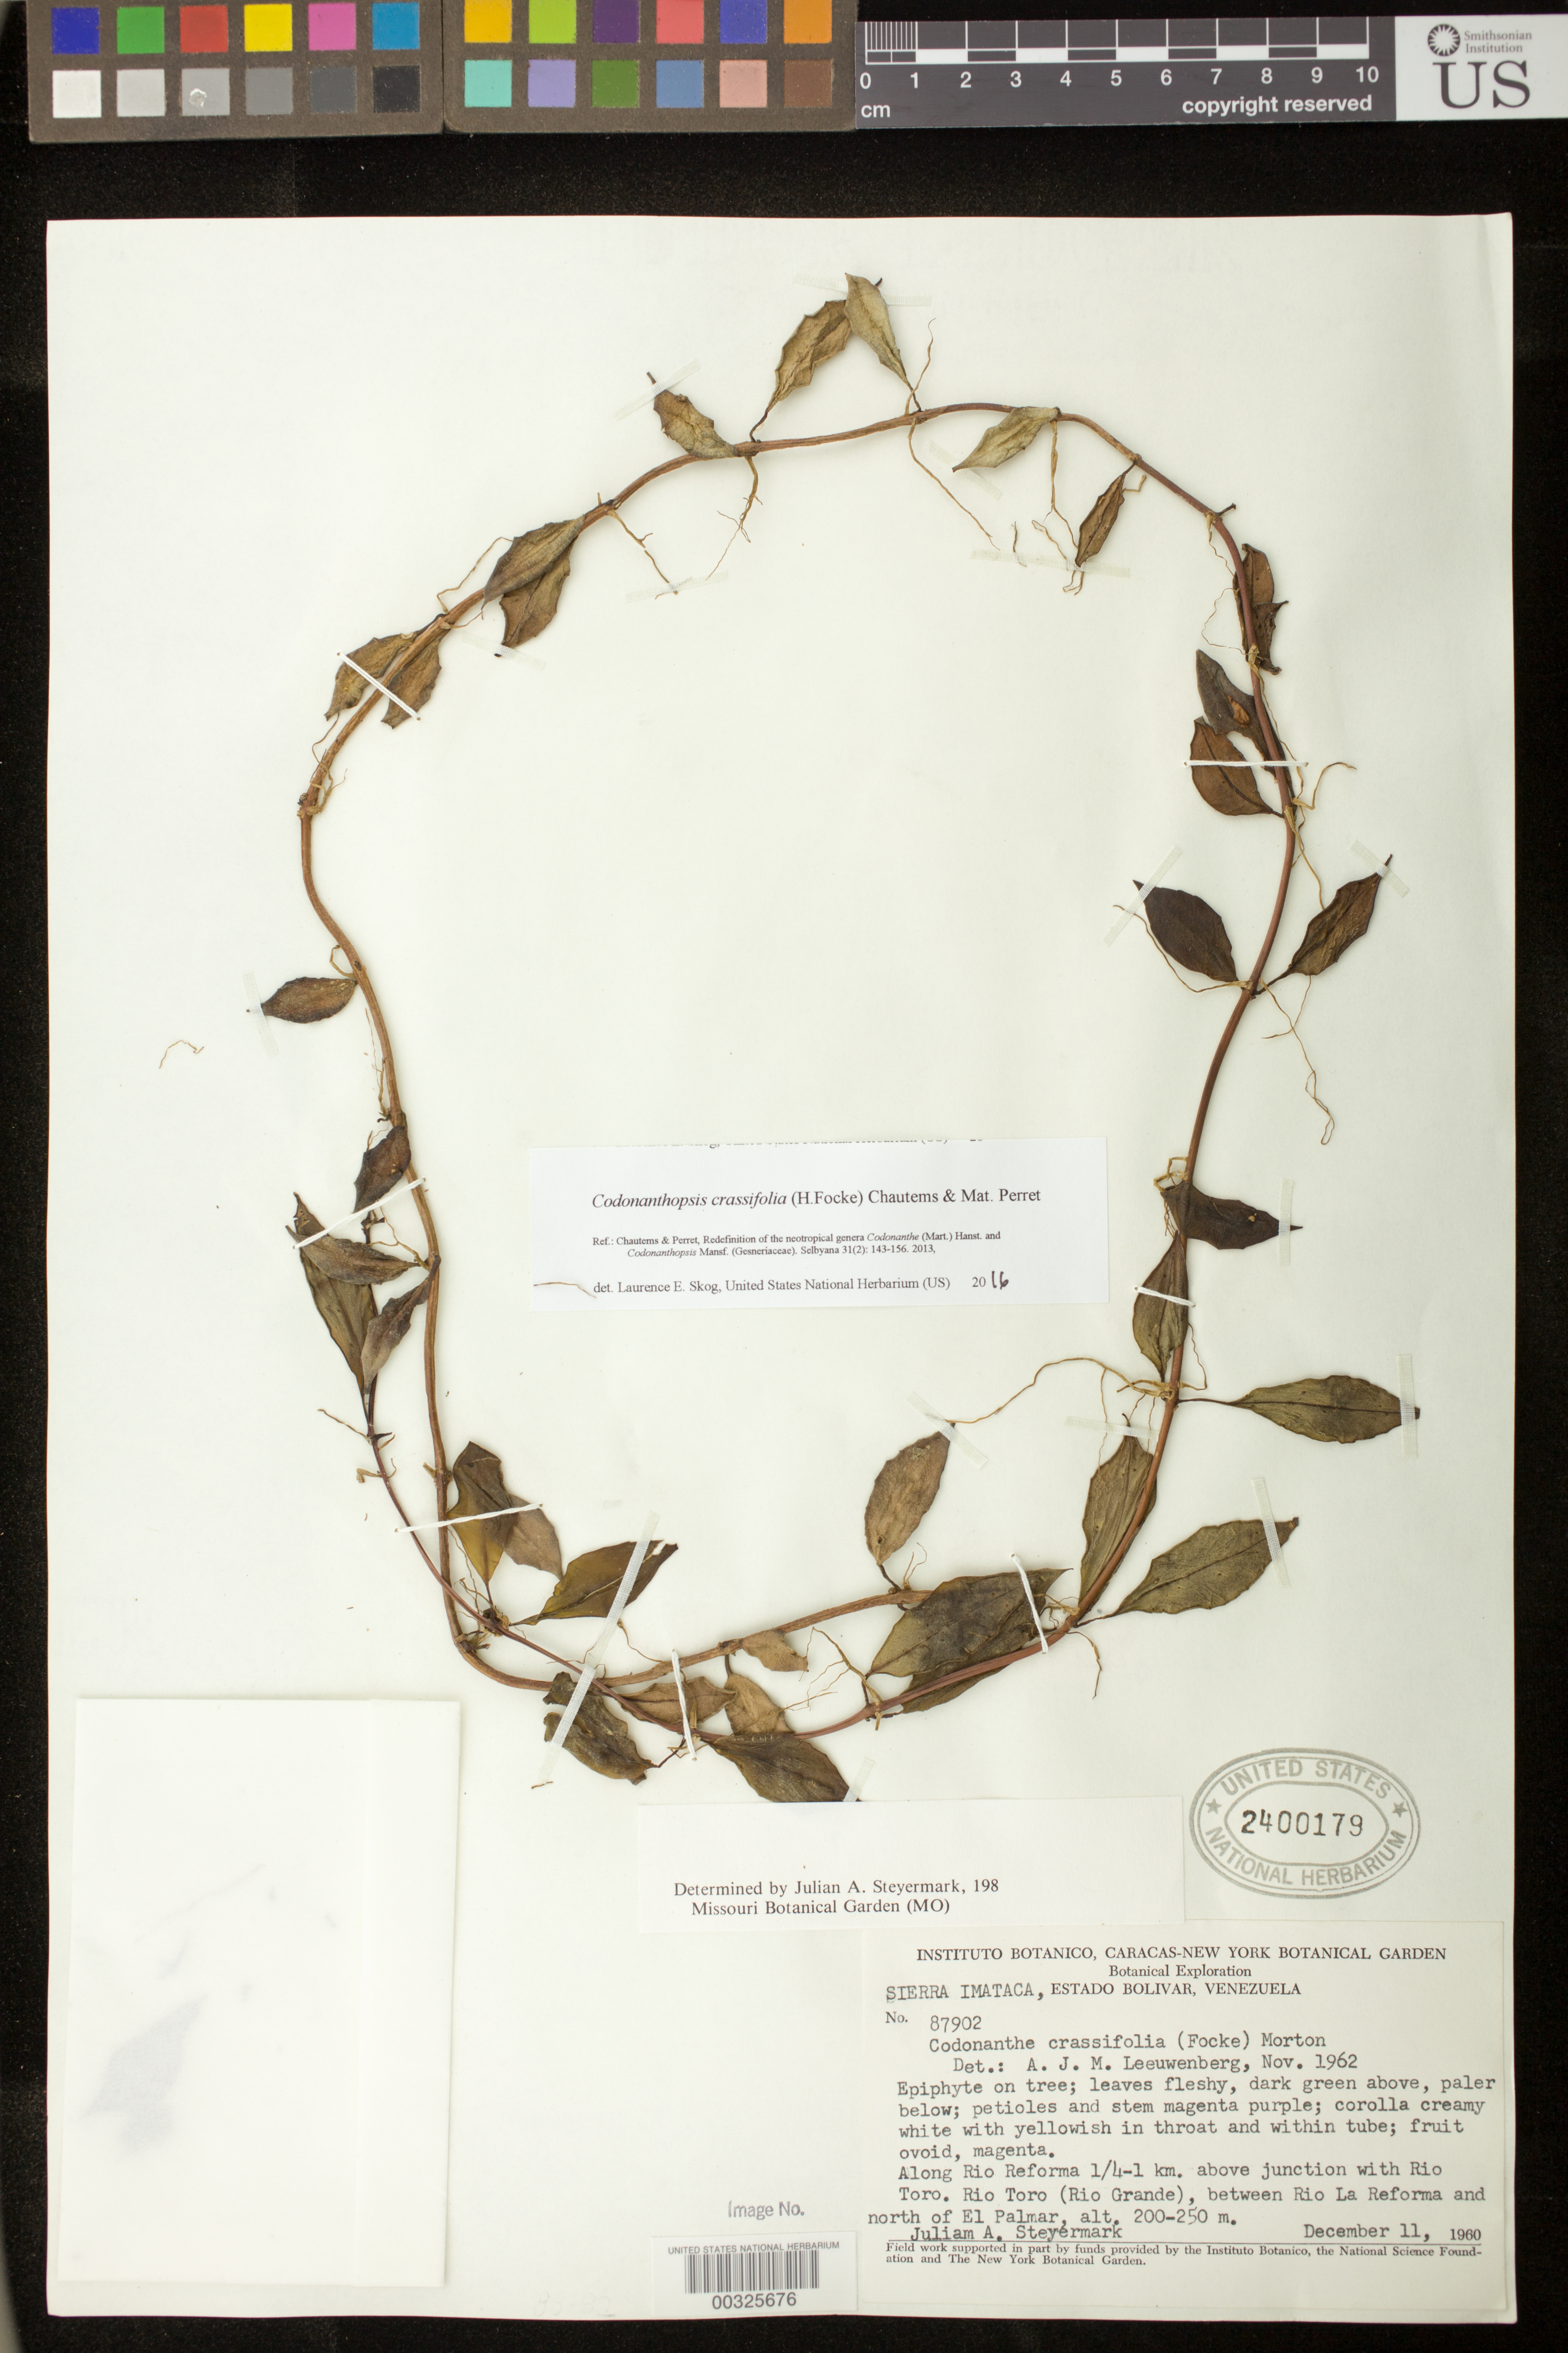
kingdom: Plantae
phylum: Tracheophyta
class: Magnoliopsida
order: Lamiales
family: Gesneriaceae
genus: Codonanthopsis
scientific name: Codonanthopsis crassifolia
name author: (H. Focke) Chautems & Mat.Perret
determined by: Skog, Laurence E.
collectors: J. Steyermark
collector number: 87902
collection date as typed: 11 Dec 1960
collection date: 1960-12-11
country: Venezuela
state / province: Bolívar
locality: Sierra Imataca, along Rio Reforma 1/4-1 km above junction with Rio Toro, ...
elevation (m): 200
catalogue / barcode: US 2400179